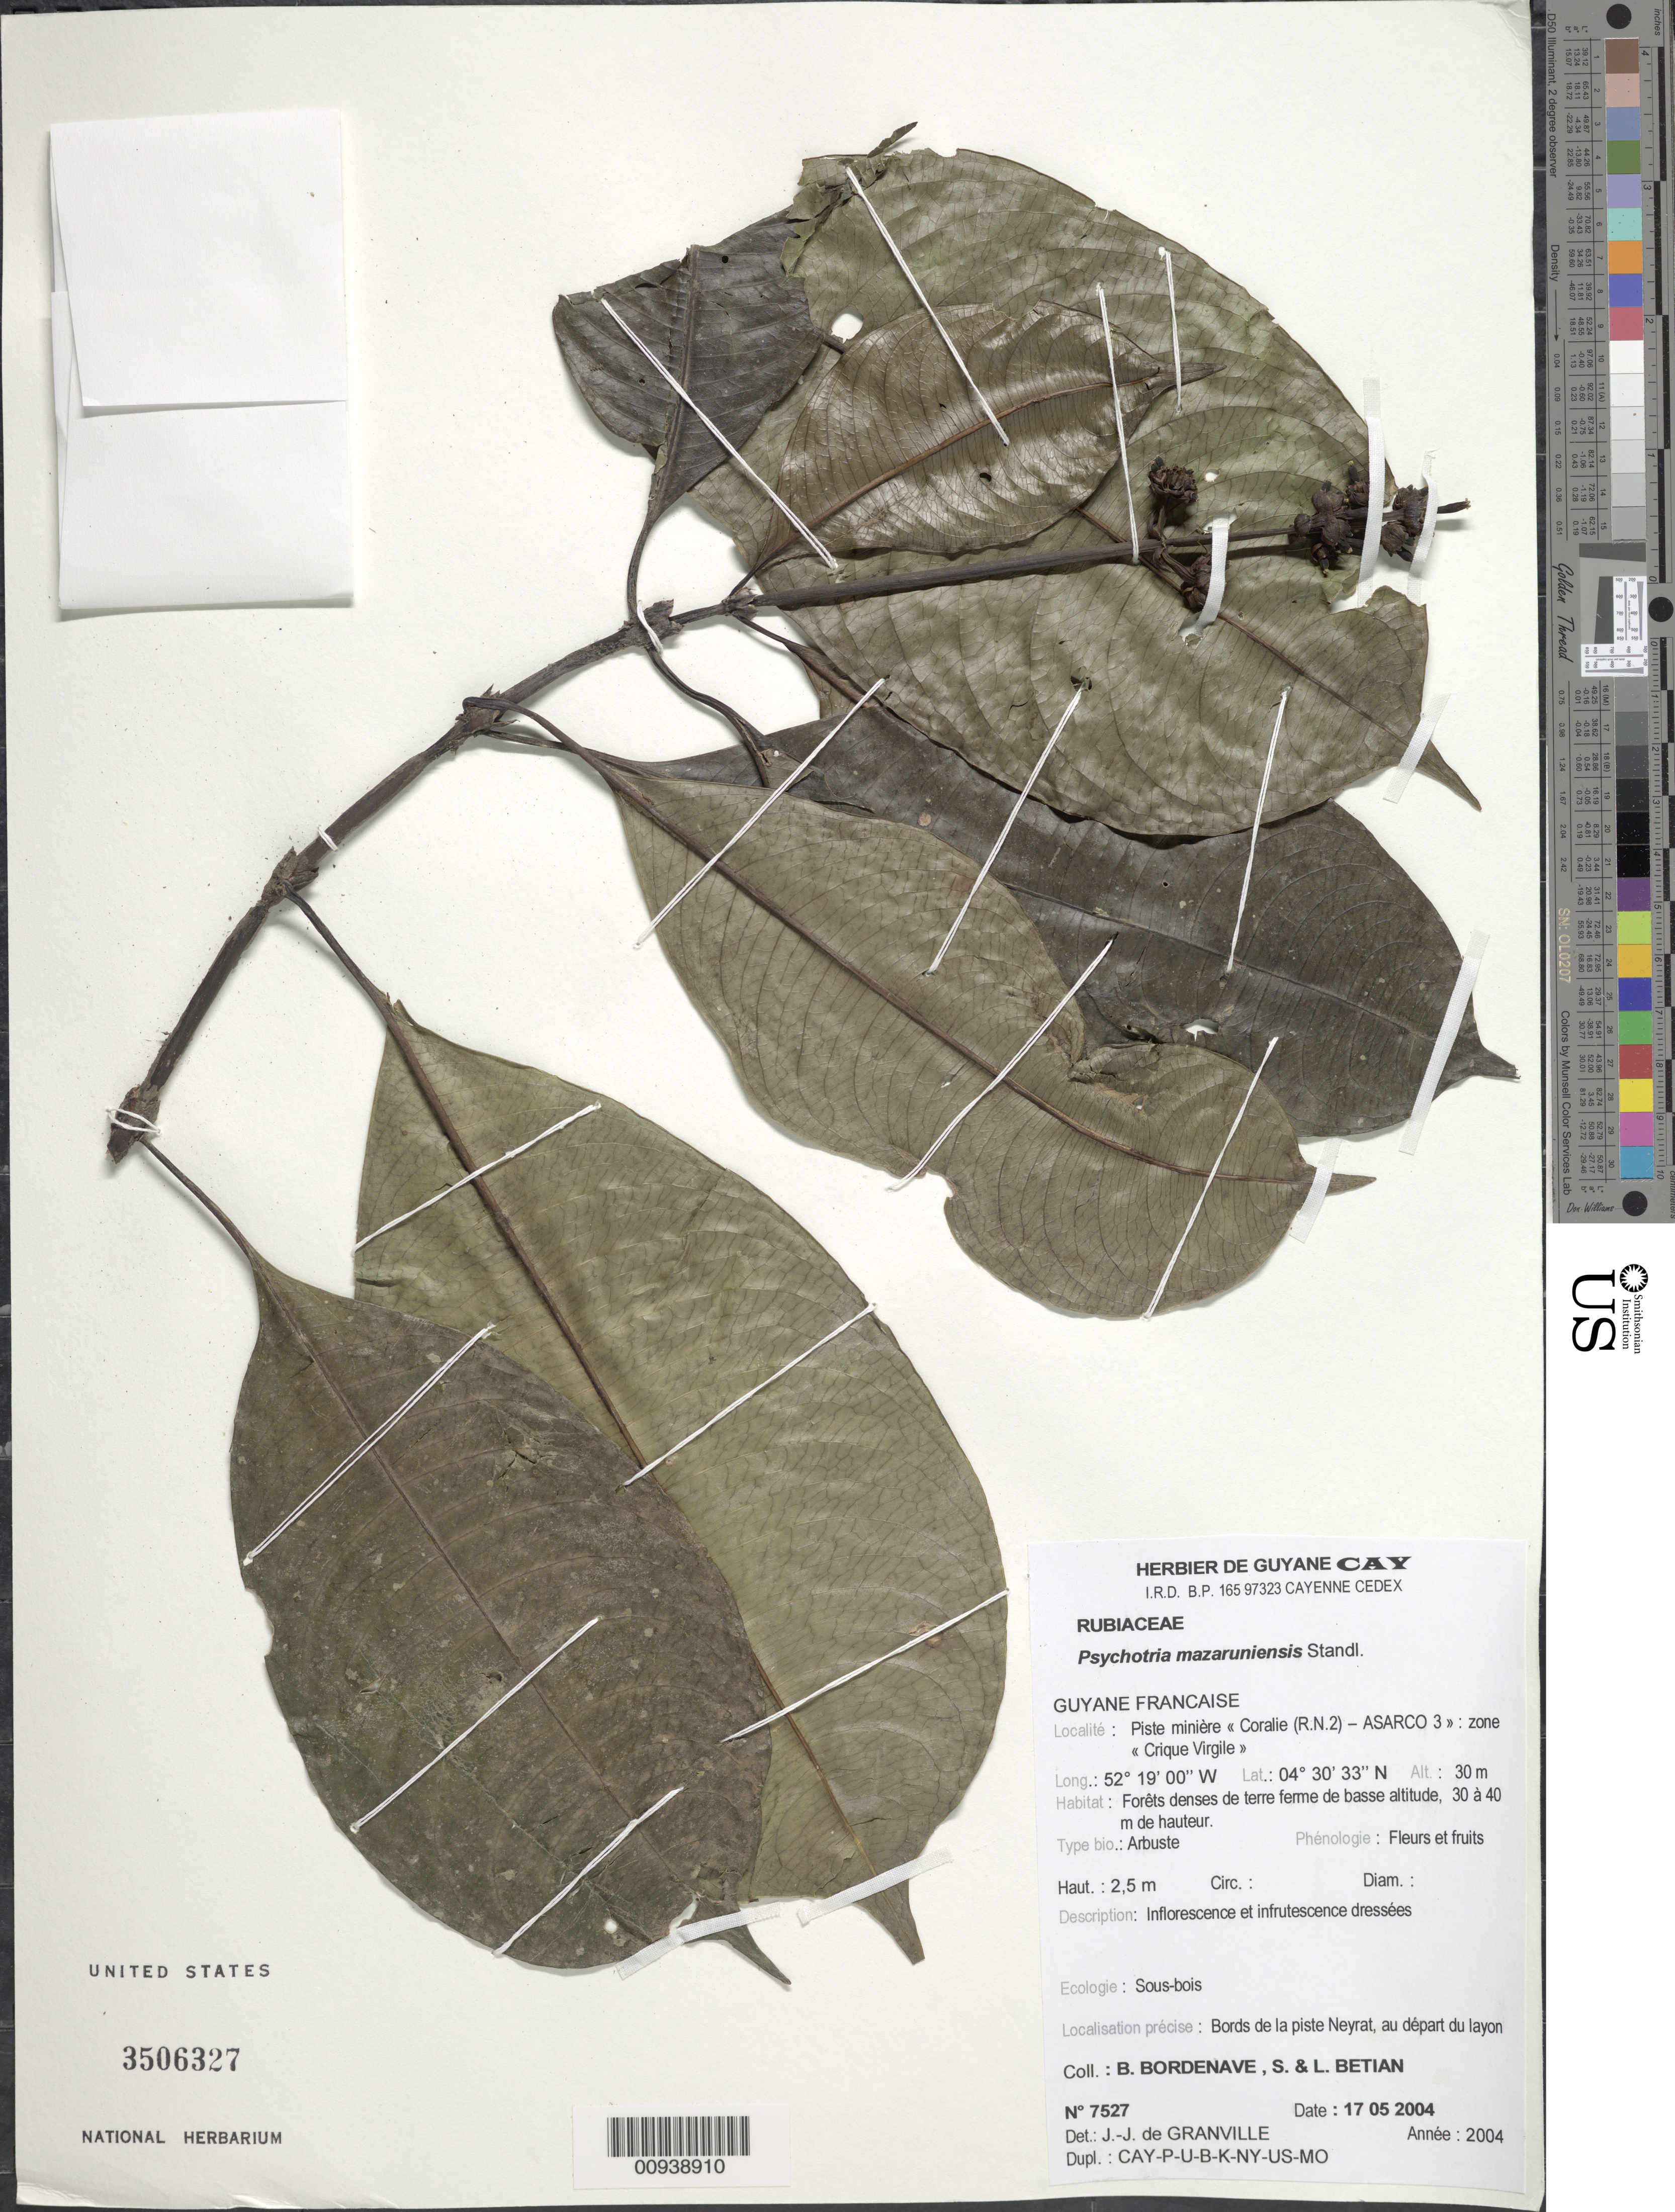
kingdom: Plantae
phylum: Tracheophyta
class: Magnoliopsida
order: Gentianales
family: Rubiaceae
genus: Palicourea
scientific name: Palicourea jenmanii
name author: (Wernham) Delprete & J.H. Kirkbr.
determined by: Kirkbride, J. H., Jr.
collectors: B. Bordenave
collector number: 7527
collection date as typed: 17-May-04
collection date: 2004-05-17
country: French Guiana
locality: Coralie (R.N.2) à ASARCO 3, Crique Virgile, bord piste Neyrat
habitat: Forêts denses de terre ferme de basse altitude, 30-40 m de haut, sous bois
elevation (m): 30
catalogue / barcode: US 3506327